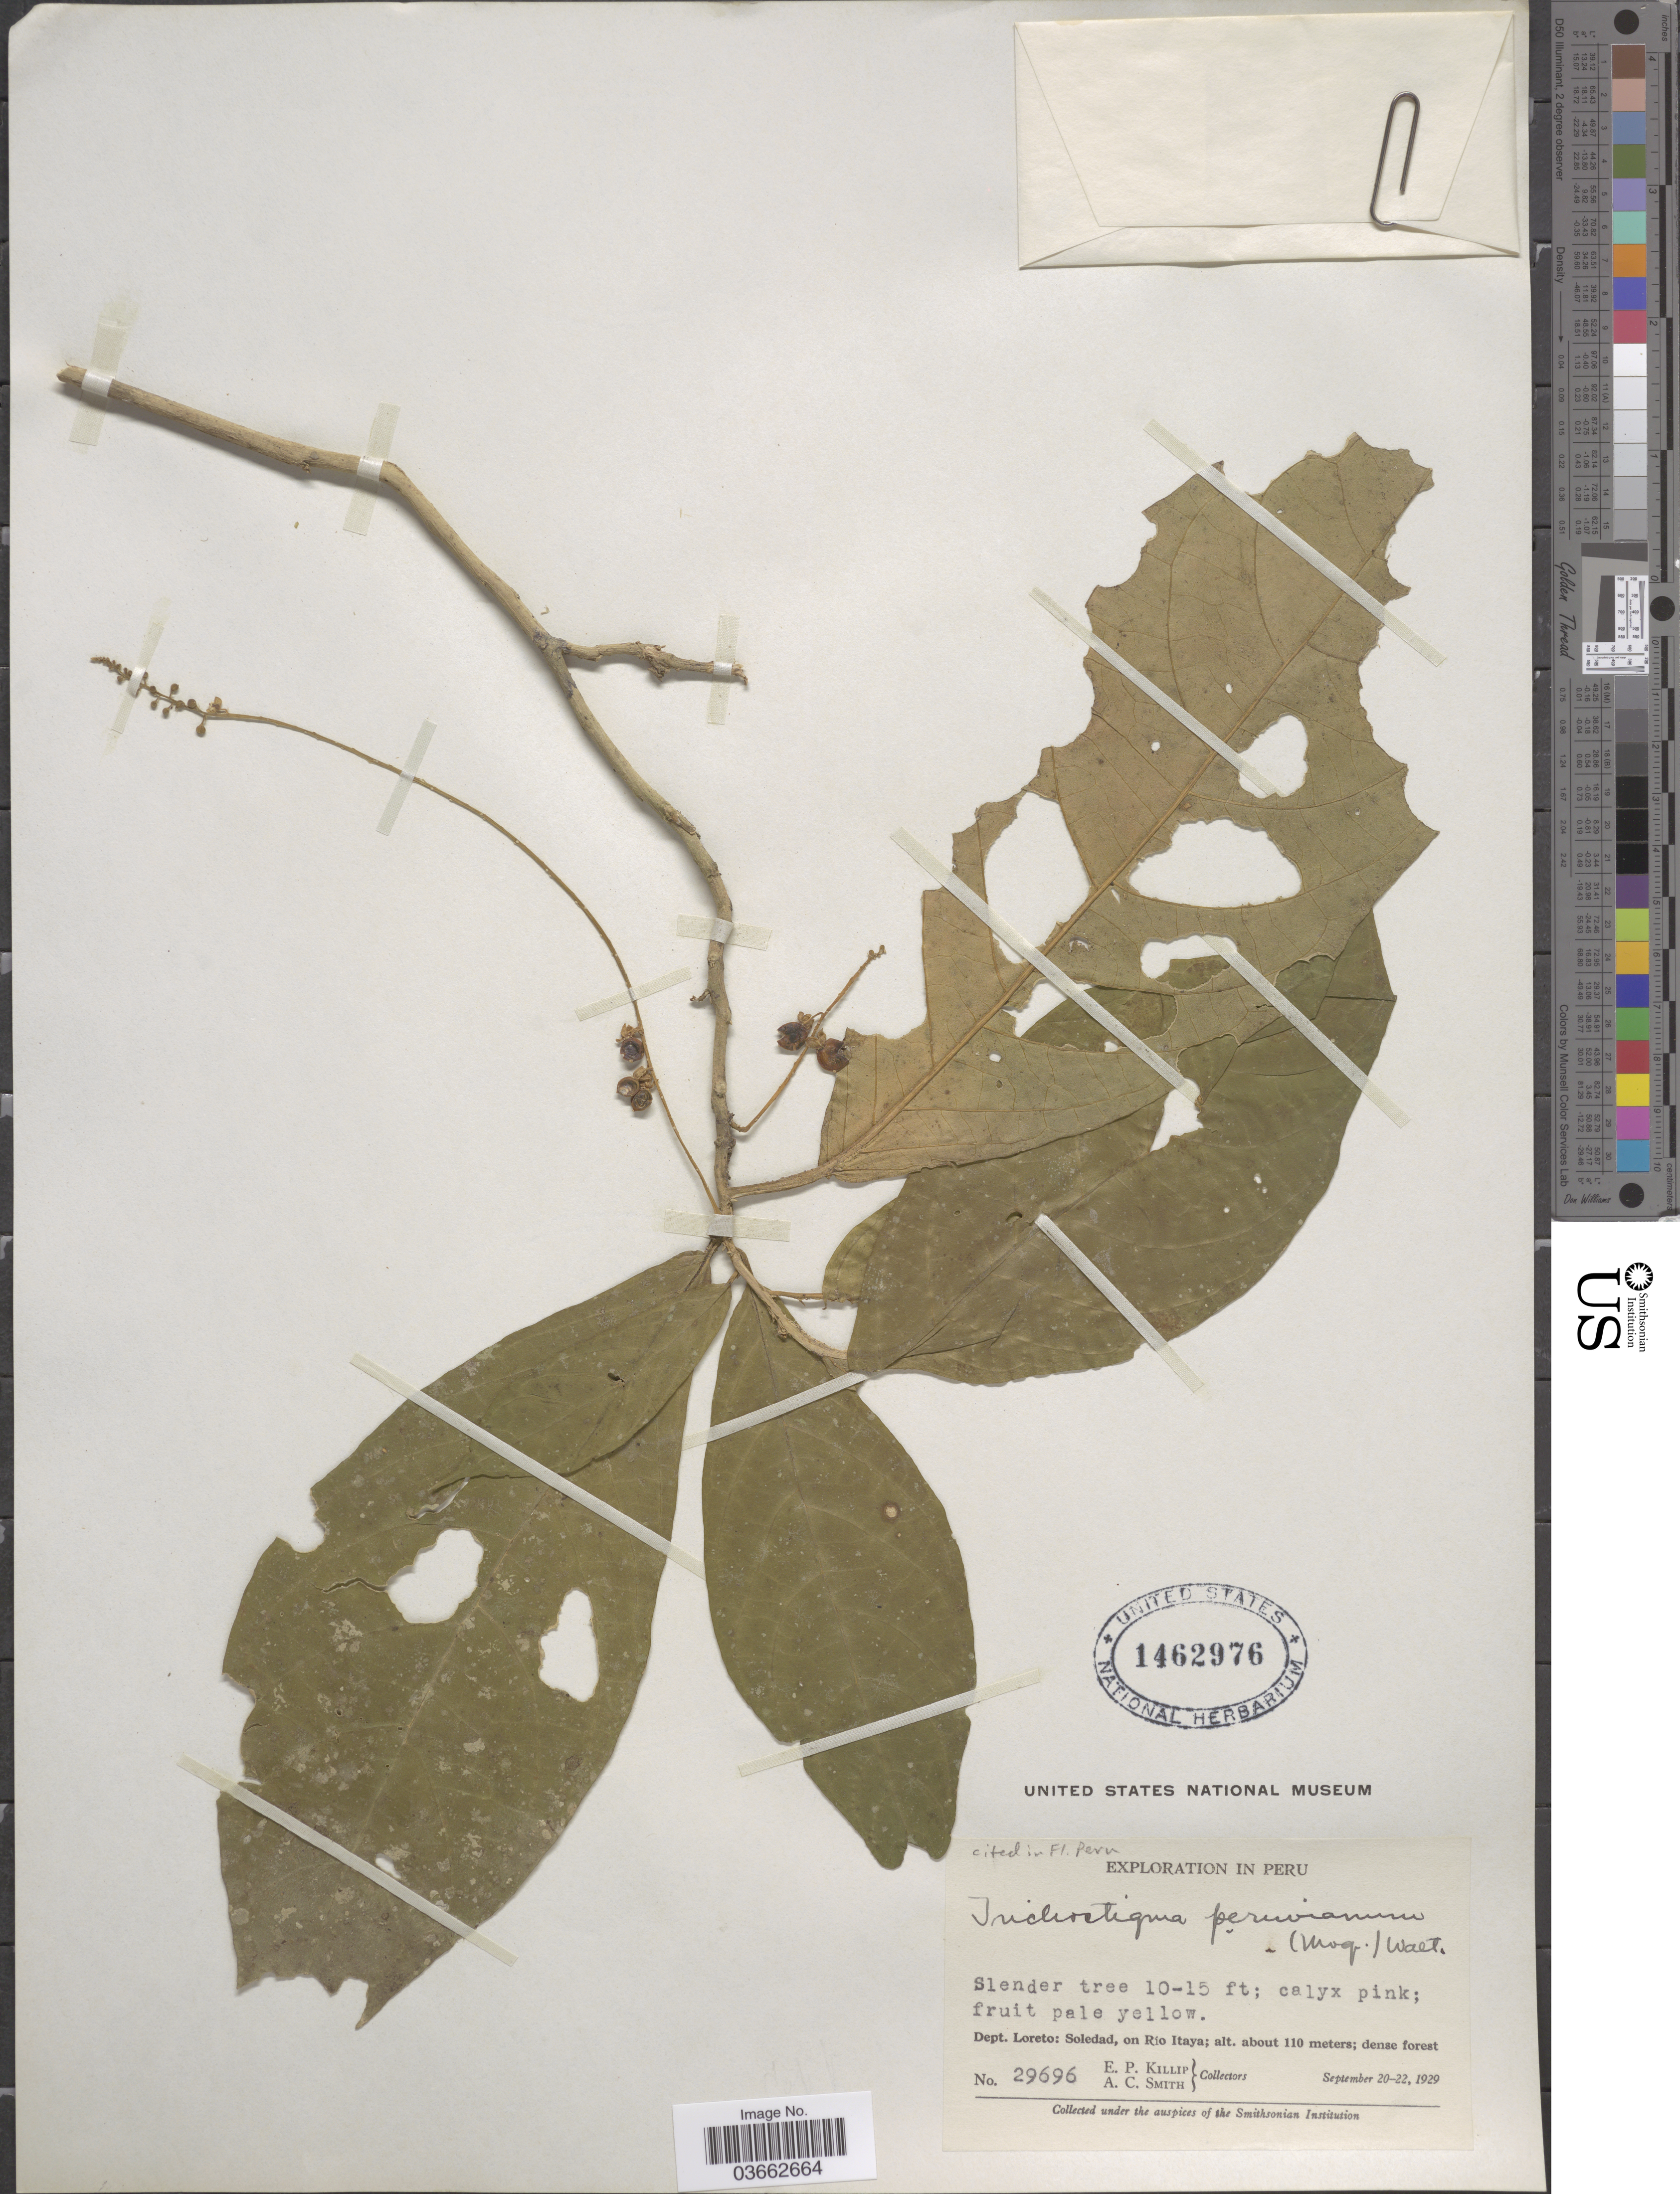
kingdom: Plantae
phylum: Tracheophyta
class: Magnoliopsida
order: Caryophyllales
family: Phytolaccaceae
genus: Trichostigma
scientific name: Trichostigma peruvianum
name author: (Moq.) H. Walter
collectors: E. P. Killip & A. C. Smith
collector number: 29696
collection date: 1929-09-20/1929-09-22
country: Peru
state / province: Loreto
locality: Dept. Loreto: Soledad, on Río Itaya.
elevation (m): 110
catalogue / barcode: US 1462976